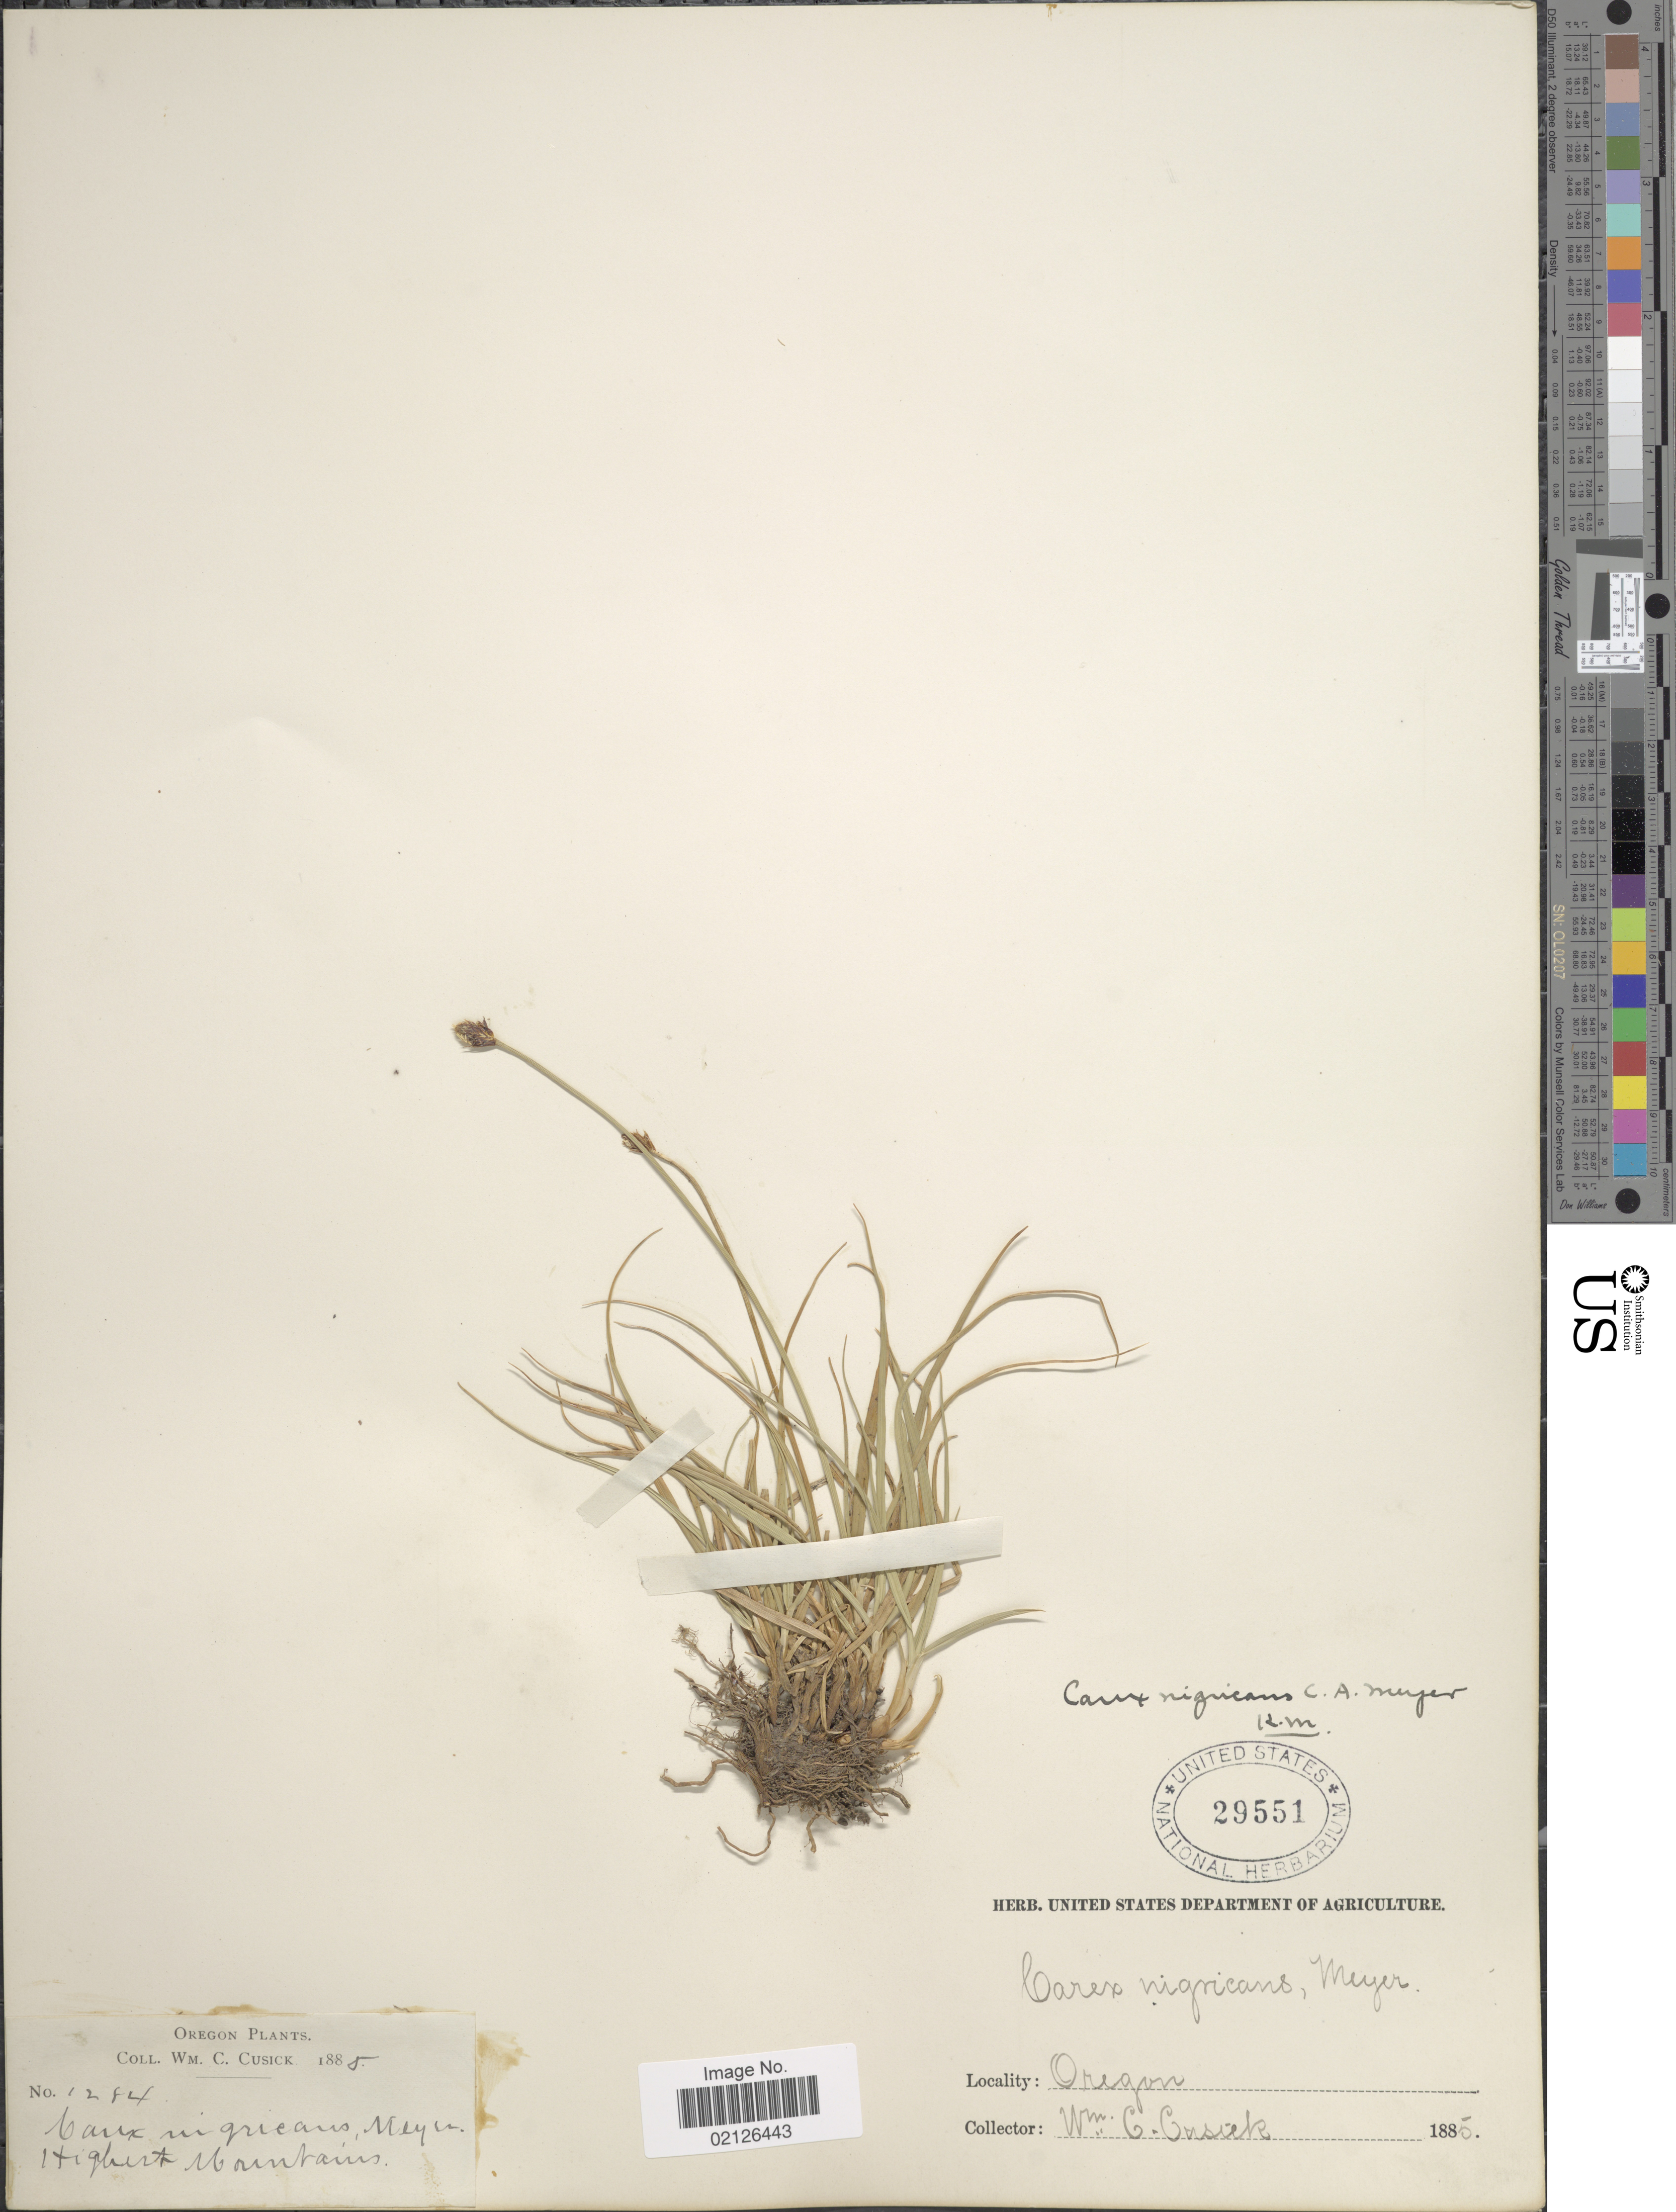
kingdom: Plantae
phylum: Tracheophyta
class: Liliopsida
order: Poales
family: Cyperaceae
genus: Carex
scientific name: Carex nigricans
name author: C.A. Mey.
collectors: W. C. Cusick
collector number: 1284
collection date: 1885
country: United States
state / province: Oregon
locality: Highest Mountains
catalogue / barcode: US 29551